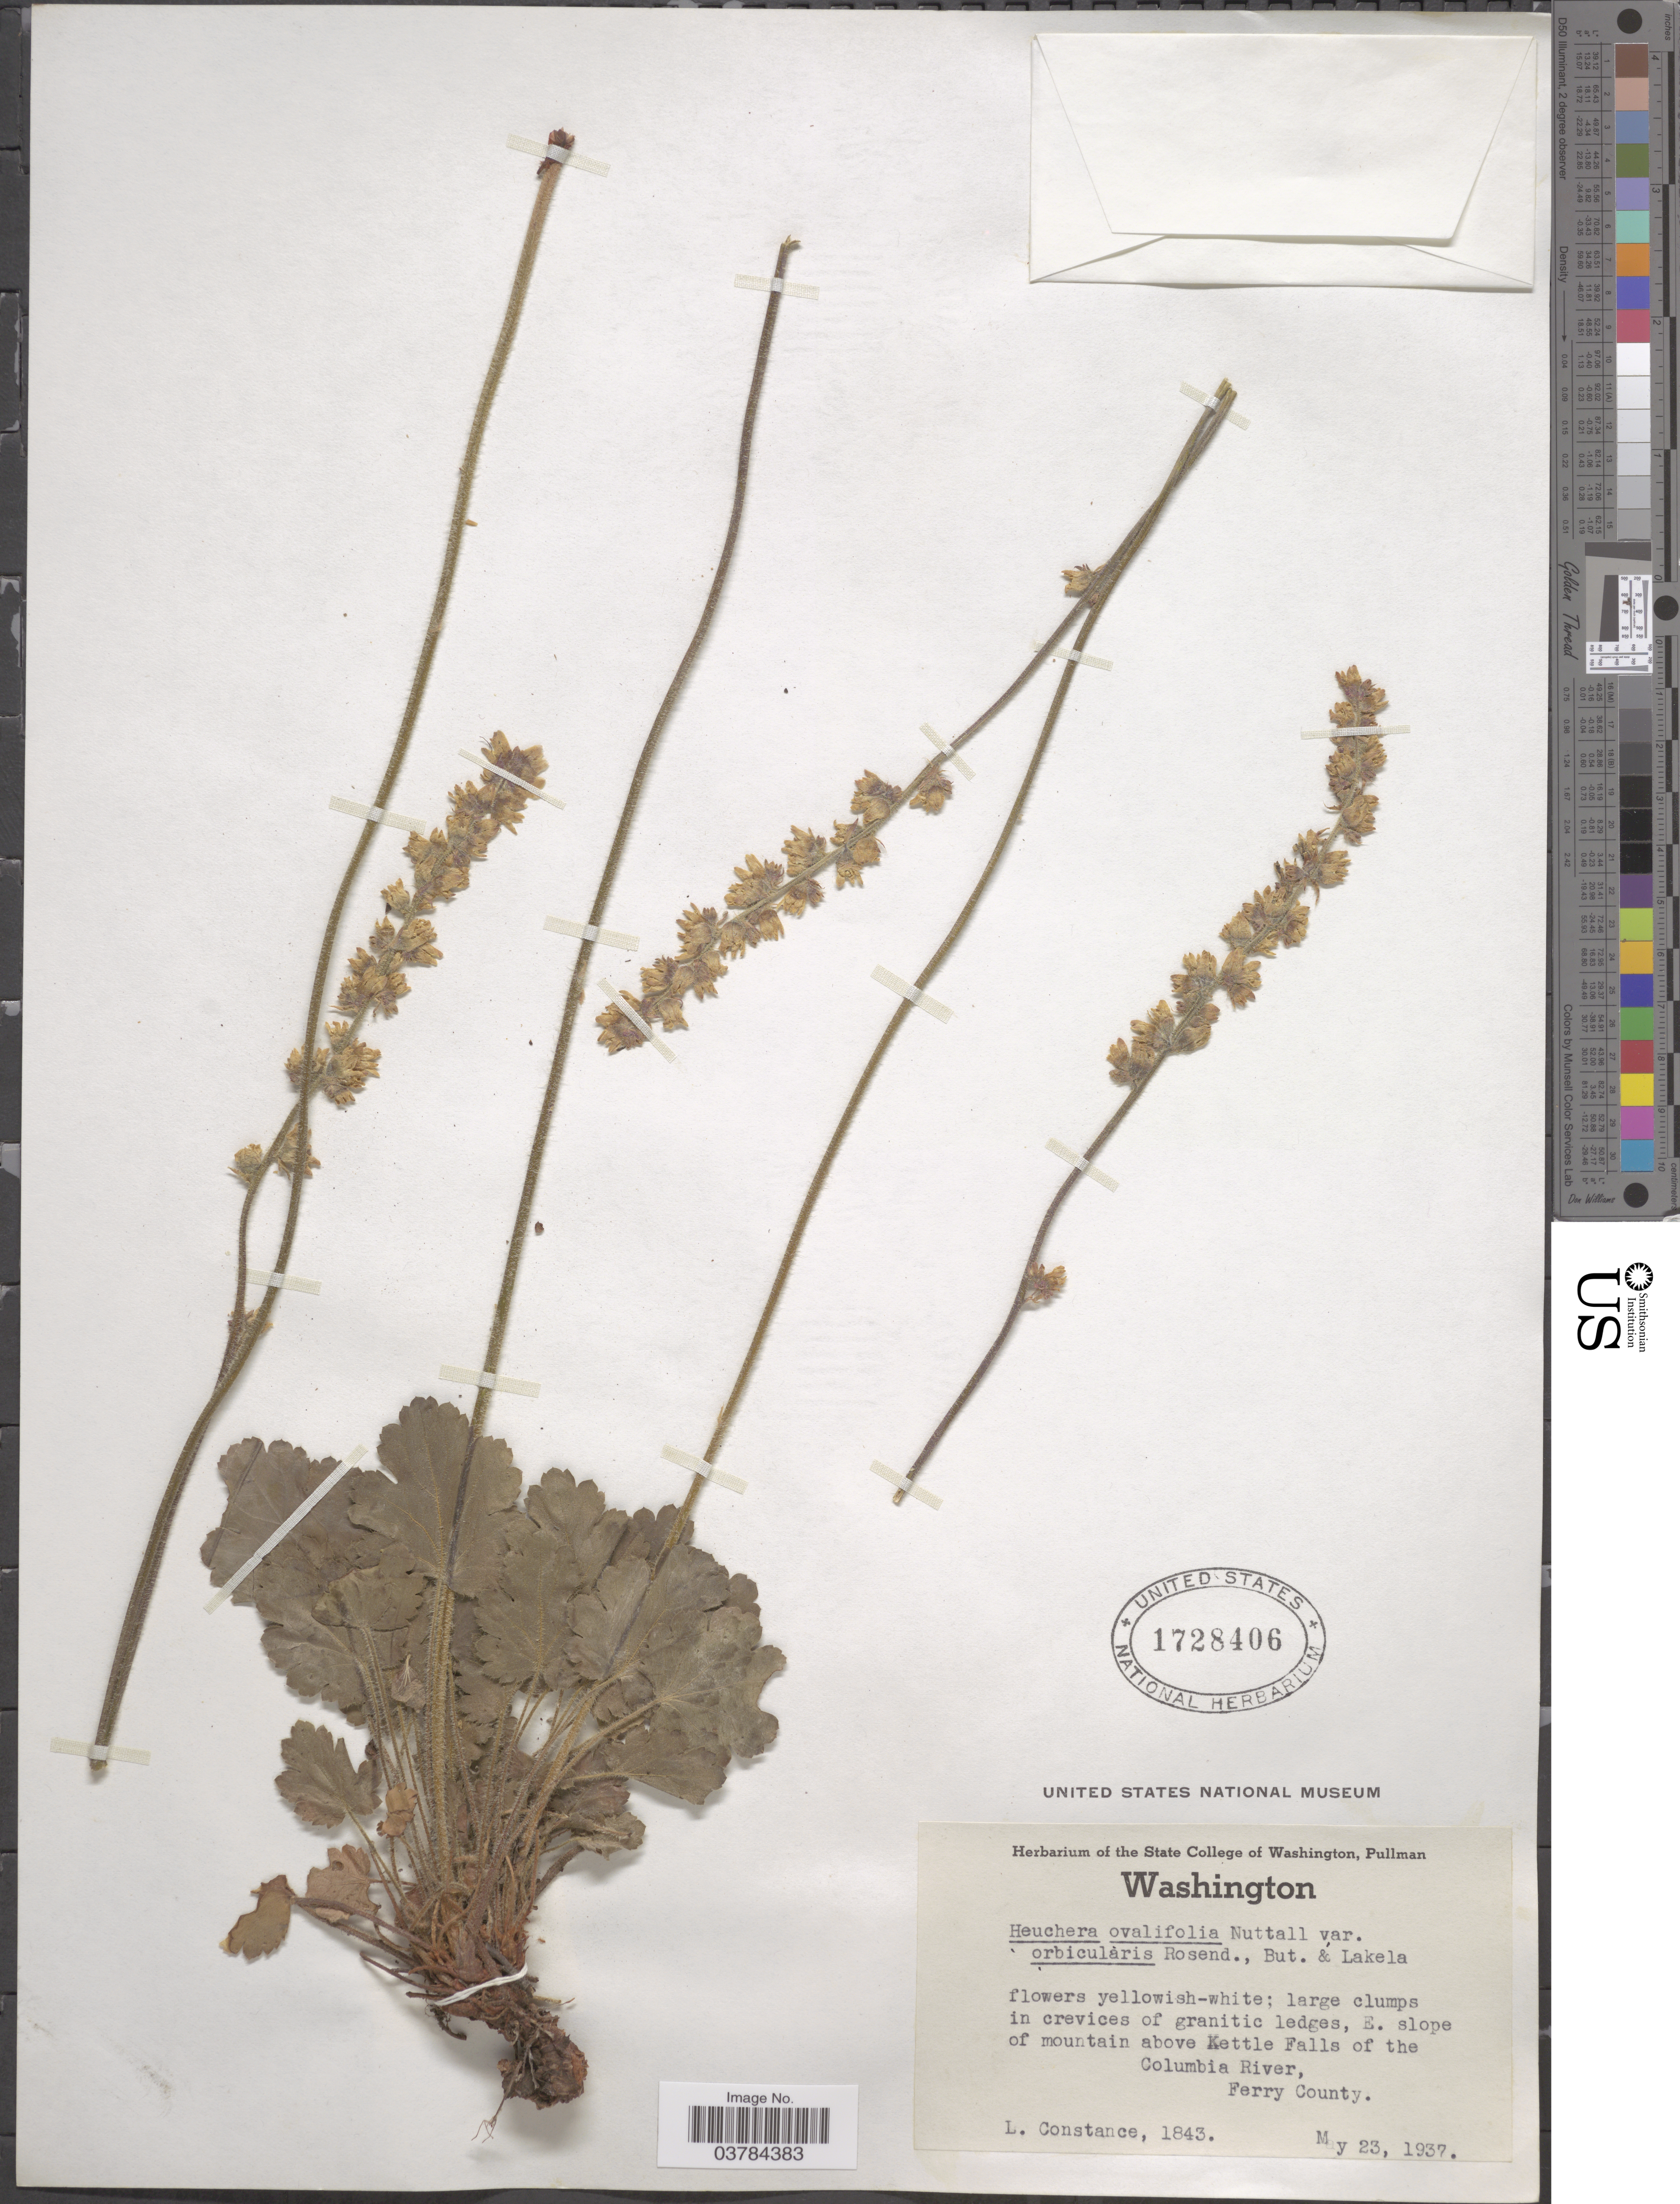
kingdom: Plantae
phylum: Tracheophyta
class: Magnoliopsida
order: Saxifragales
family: Saxifragaceae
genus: Heuchera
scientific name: Heuchera cylindrica var. orbicaulis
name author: (Rosend. et al.) Calder & Savile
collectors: L. Constance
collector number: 1843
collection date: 1937-05-23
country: United States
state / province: Washington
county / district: Ferry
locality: E. slope of mountain above Kettle Falls of the Columbia River, Ferry County.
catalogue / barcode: US 1728406